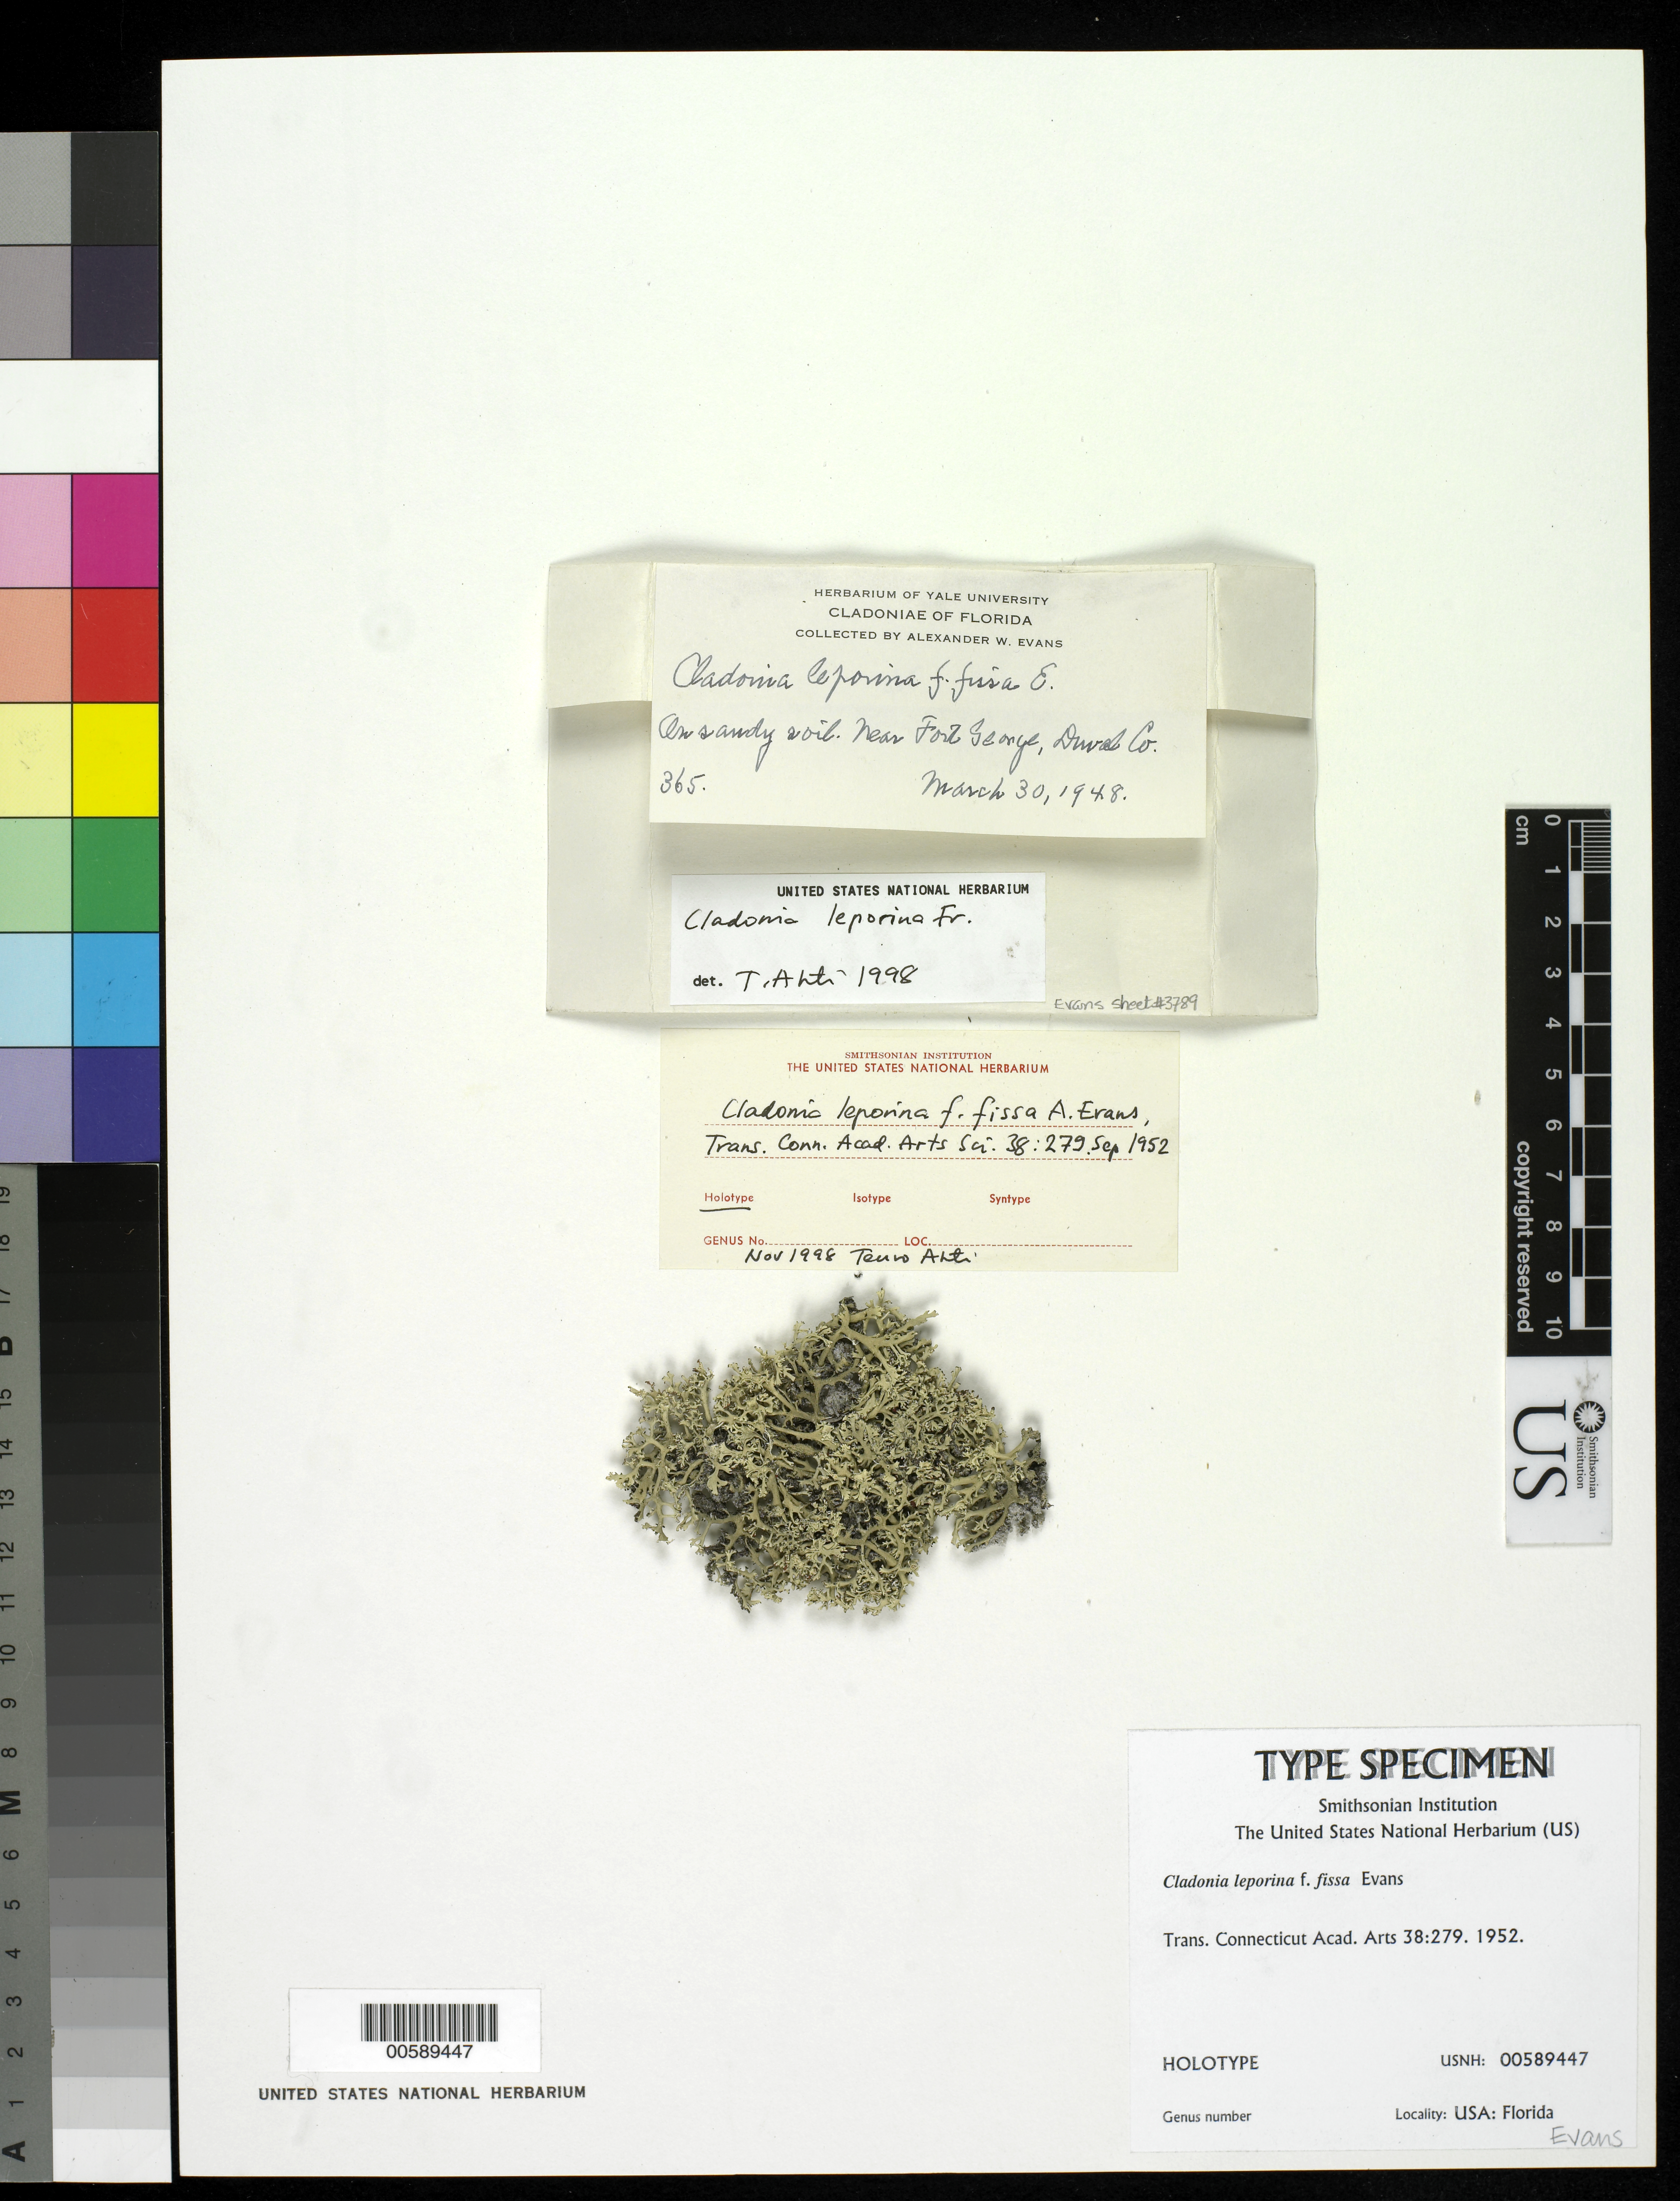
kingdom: Fungi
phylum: Ascomycota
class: Lecanoromycetes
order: Lecanorales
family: Cladoniaceae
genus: Cladonia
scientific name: Cladonia leporina f. fissa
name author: A. Evans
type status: Holotype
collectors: A. W. Evans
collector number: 365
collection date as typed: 30 Mar 1948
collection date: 1948-03-30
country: United States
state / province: Florida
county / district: Duval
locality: Near Fort George.